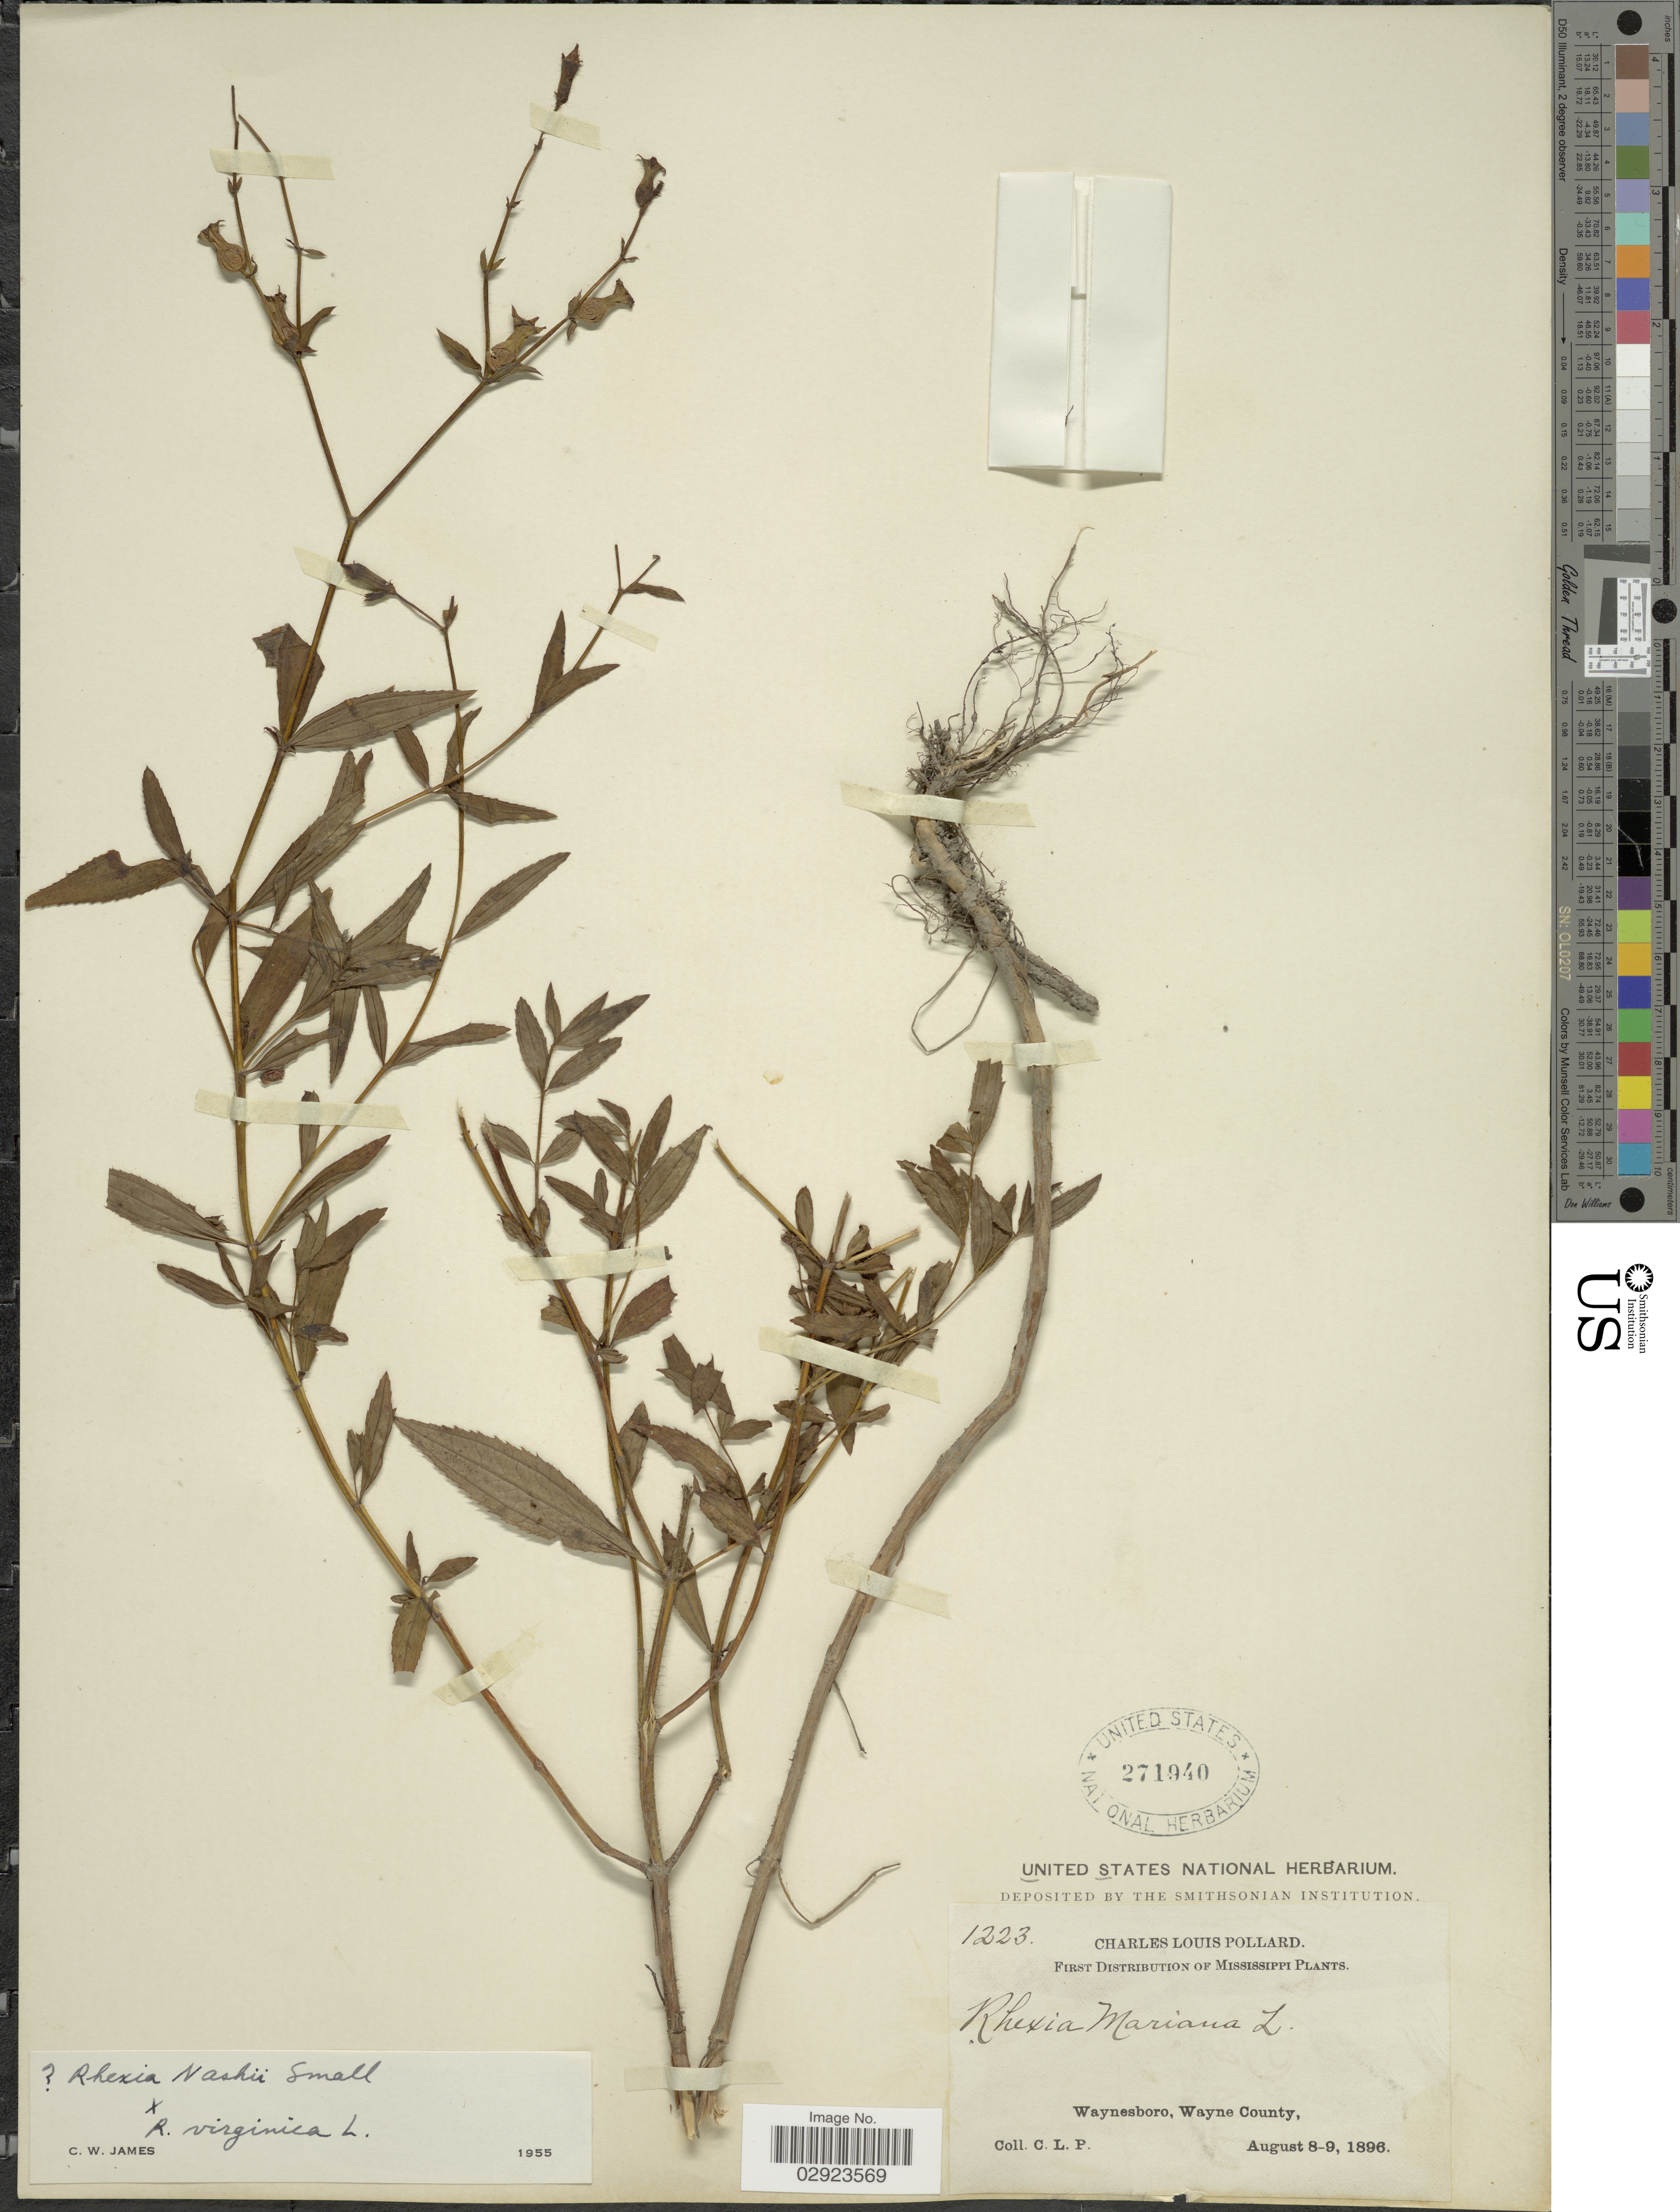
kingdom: Plantae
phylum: Tracheophyta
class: Magnoliopsida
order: Myrtales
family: Melastomataceae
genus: Rhexia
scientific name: Rhexia nashii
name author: Small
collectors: C. L. Pollard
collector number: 1223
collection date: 1896-08-08/1896-08-09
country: United States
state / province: Mississippi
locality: Waynesboro, Wayne County.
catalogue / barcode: US 271940